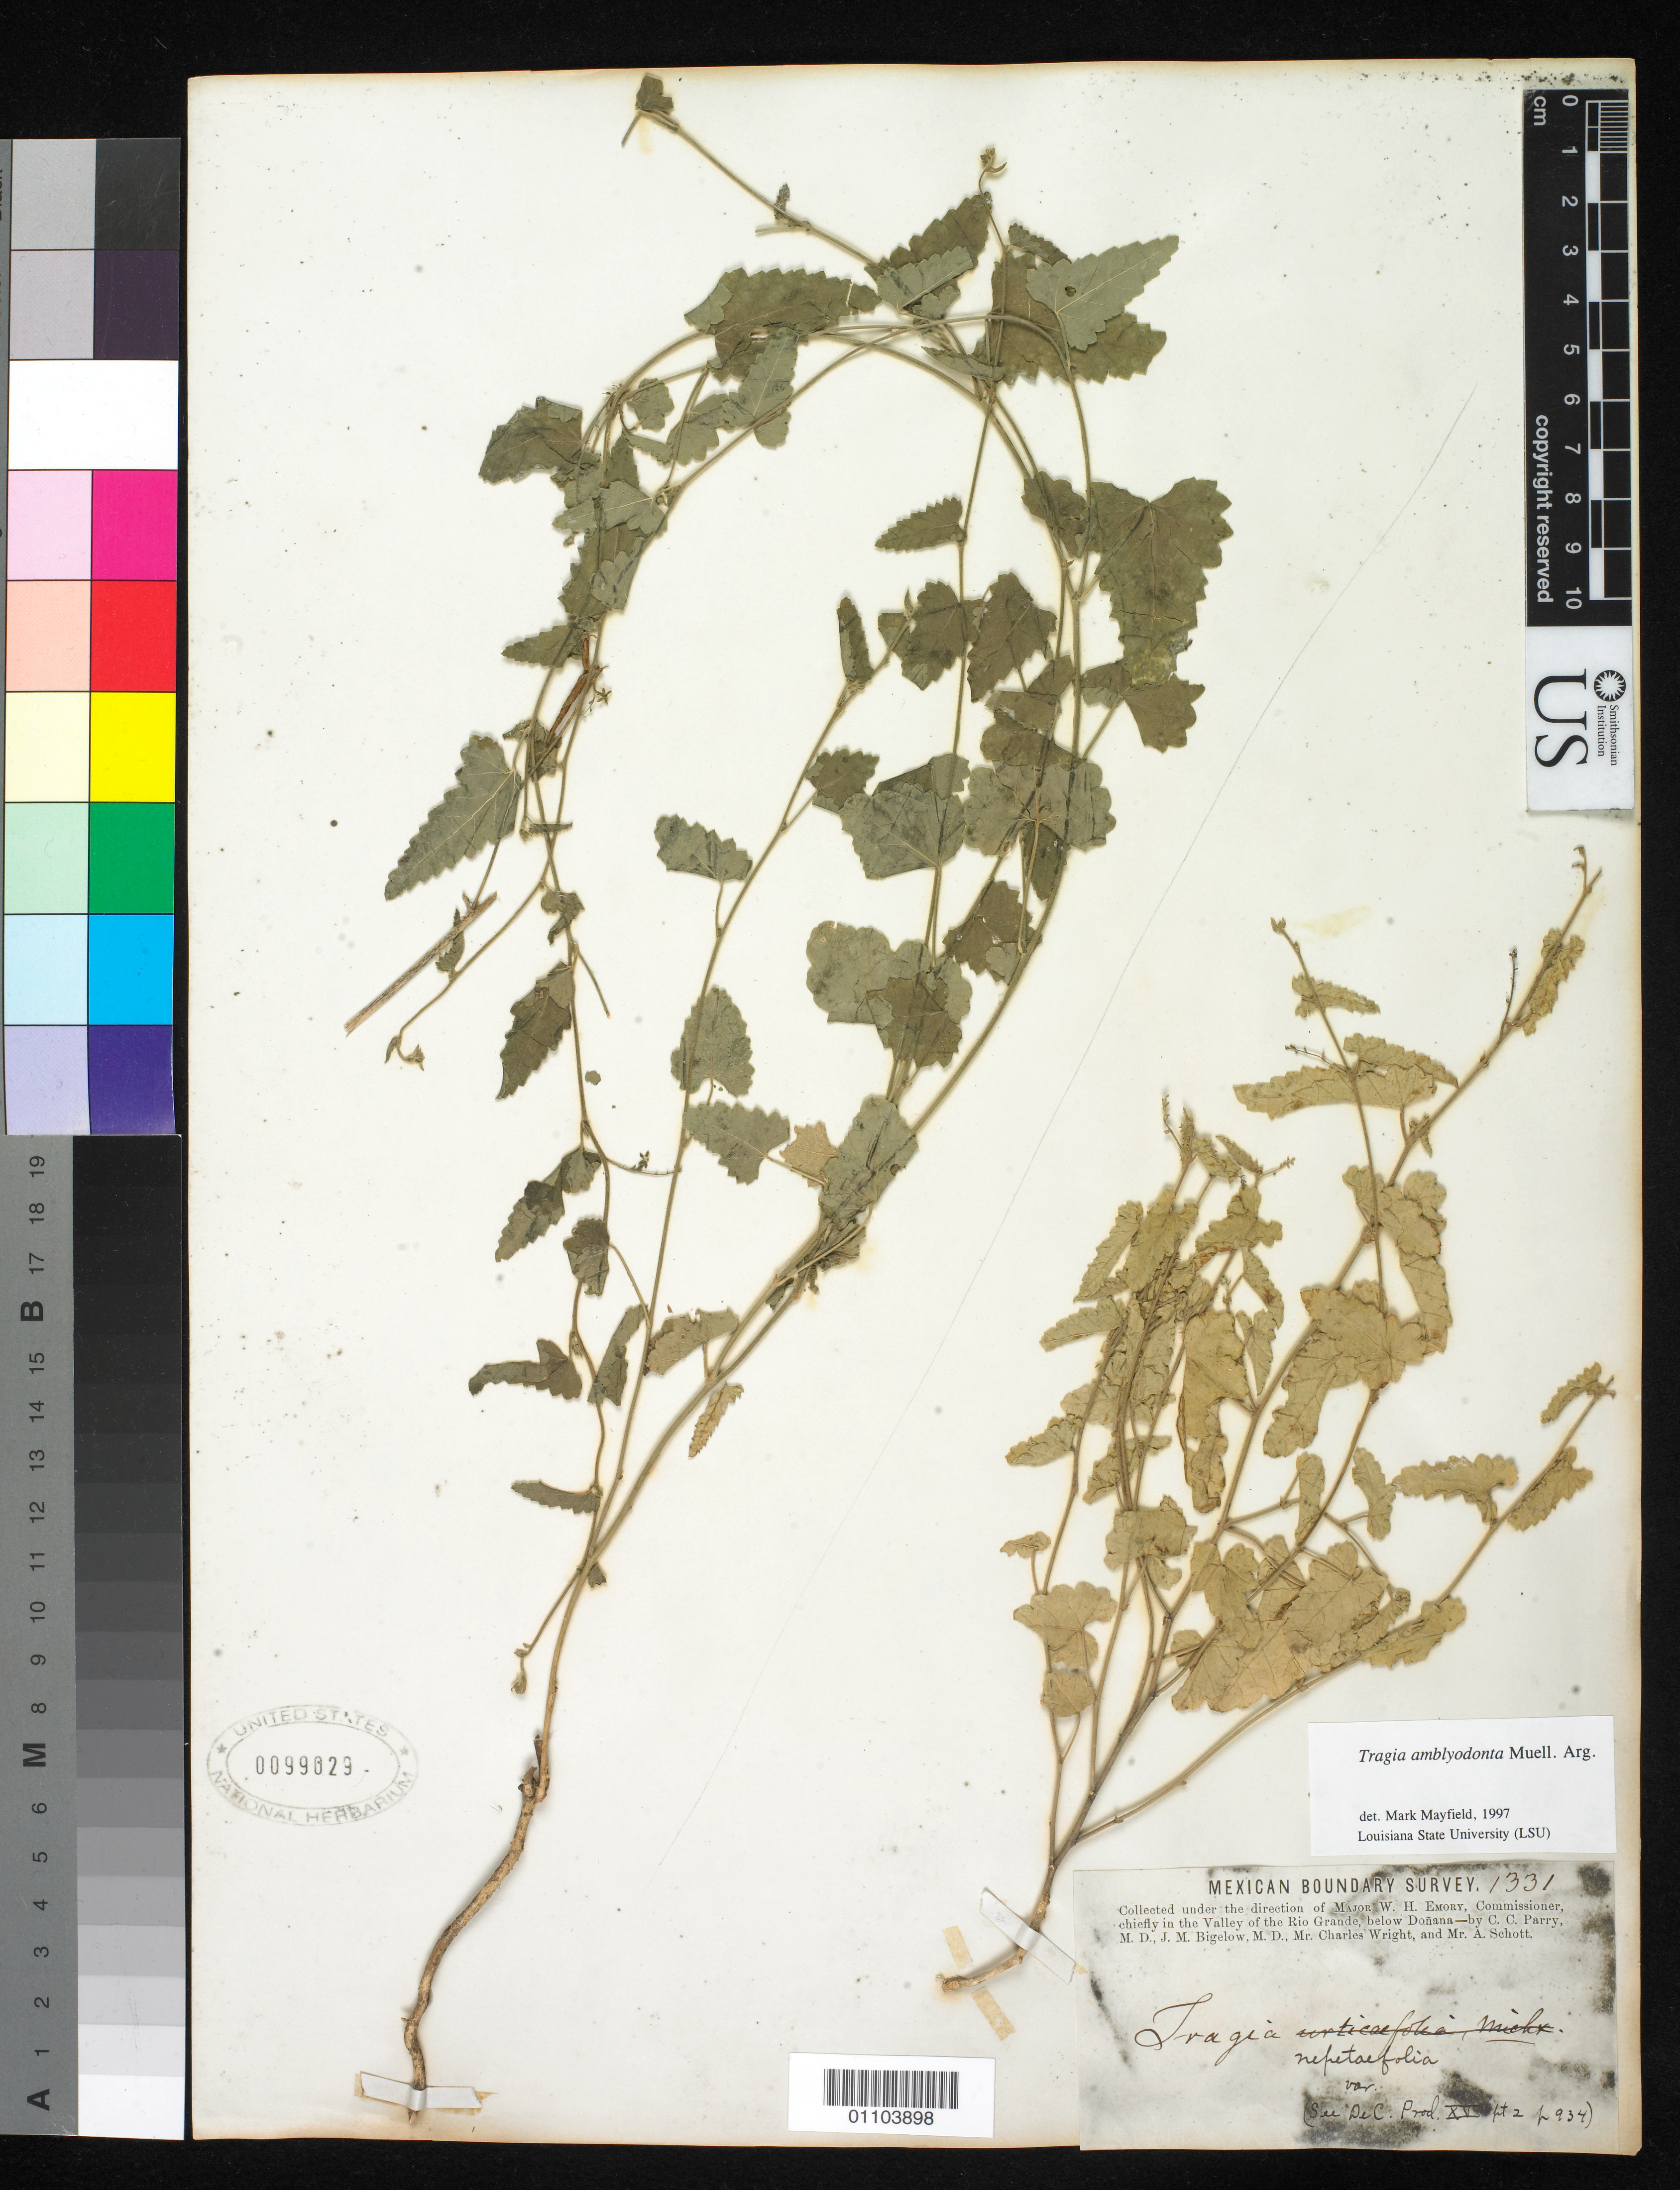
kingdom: Plantae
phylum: Tracheophyta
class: Magnoliopsida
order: Malpighiales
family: Euphorbiaceae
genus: Tragia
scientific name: Tragia amblyodonta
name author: (Müll. Arg.) Pax & K. Hoffm.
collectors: W. H. Emory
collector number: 1331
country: Mexico / United States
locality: Valley of the Rio Grande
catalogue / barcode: US 99029